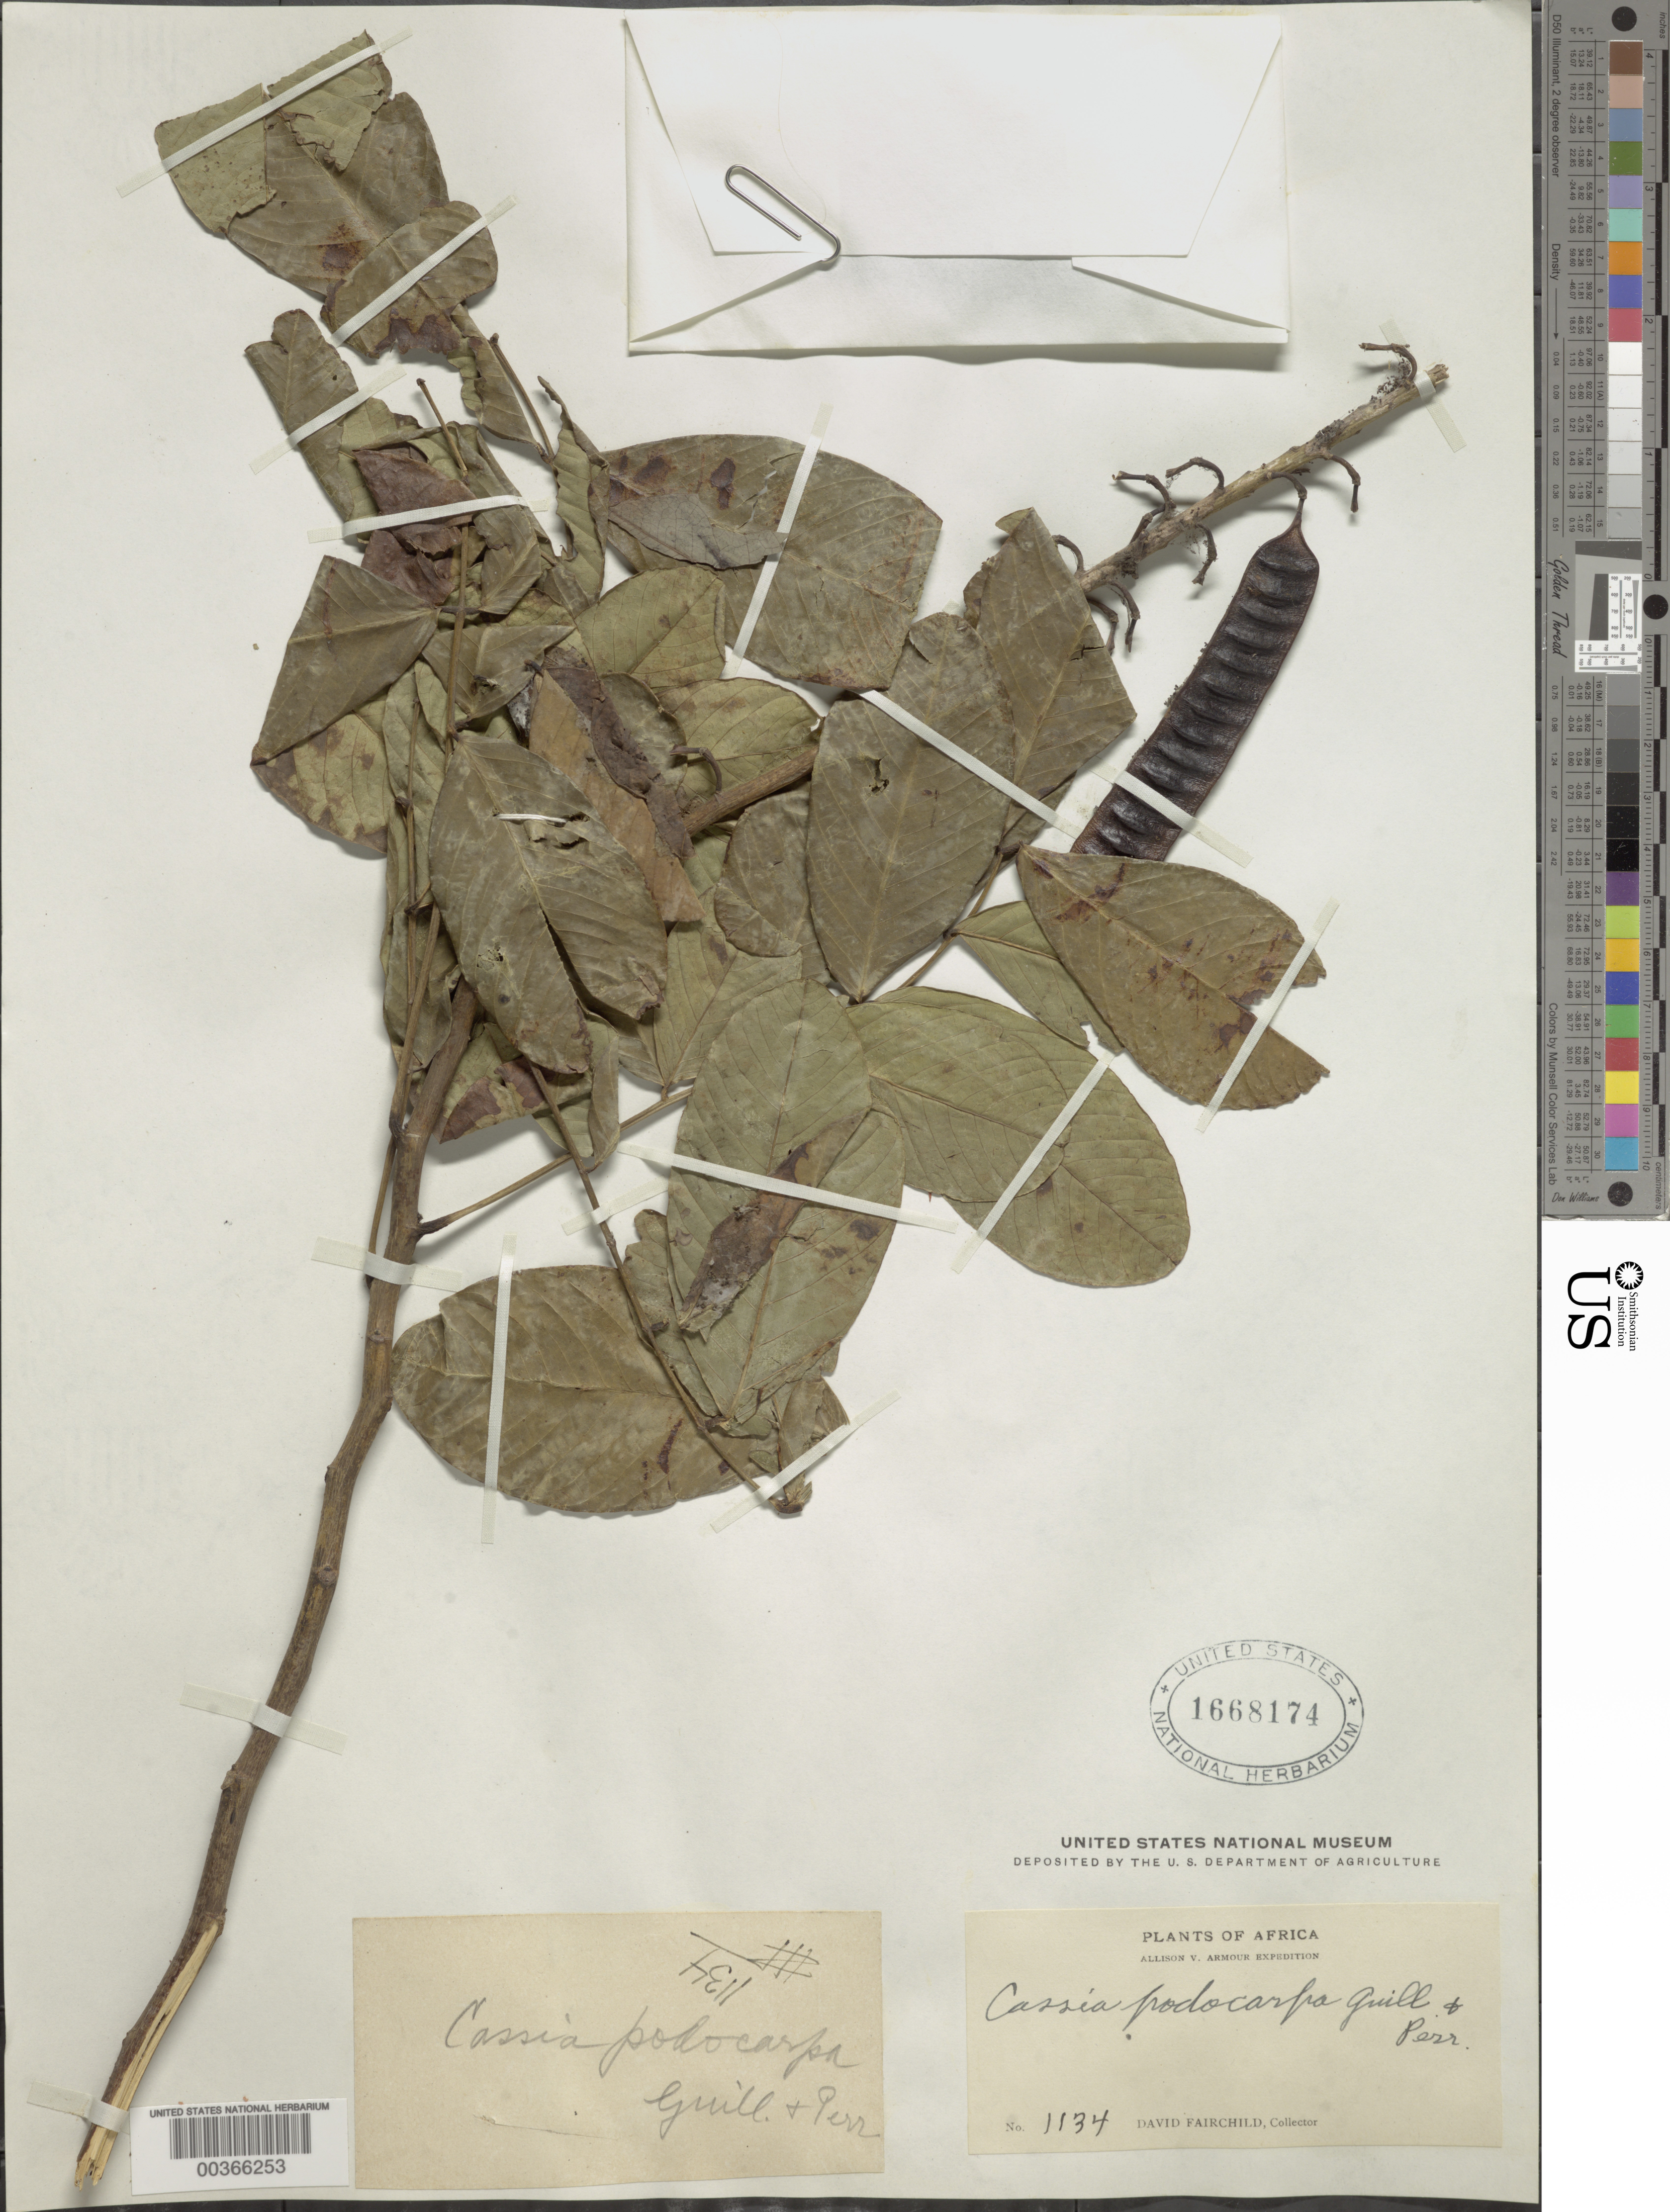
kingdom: Plantae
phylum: Tracheophyta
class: Magnoliopsida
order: Fabales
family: Fabaceae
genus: Senna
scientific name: Senna podocarpa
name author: (Guill. & Perr.) Lock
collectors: D. Fairchild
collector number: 1134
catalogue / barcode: US 1668174